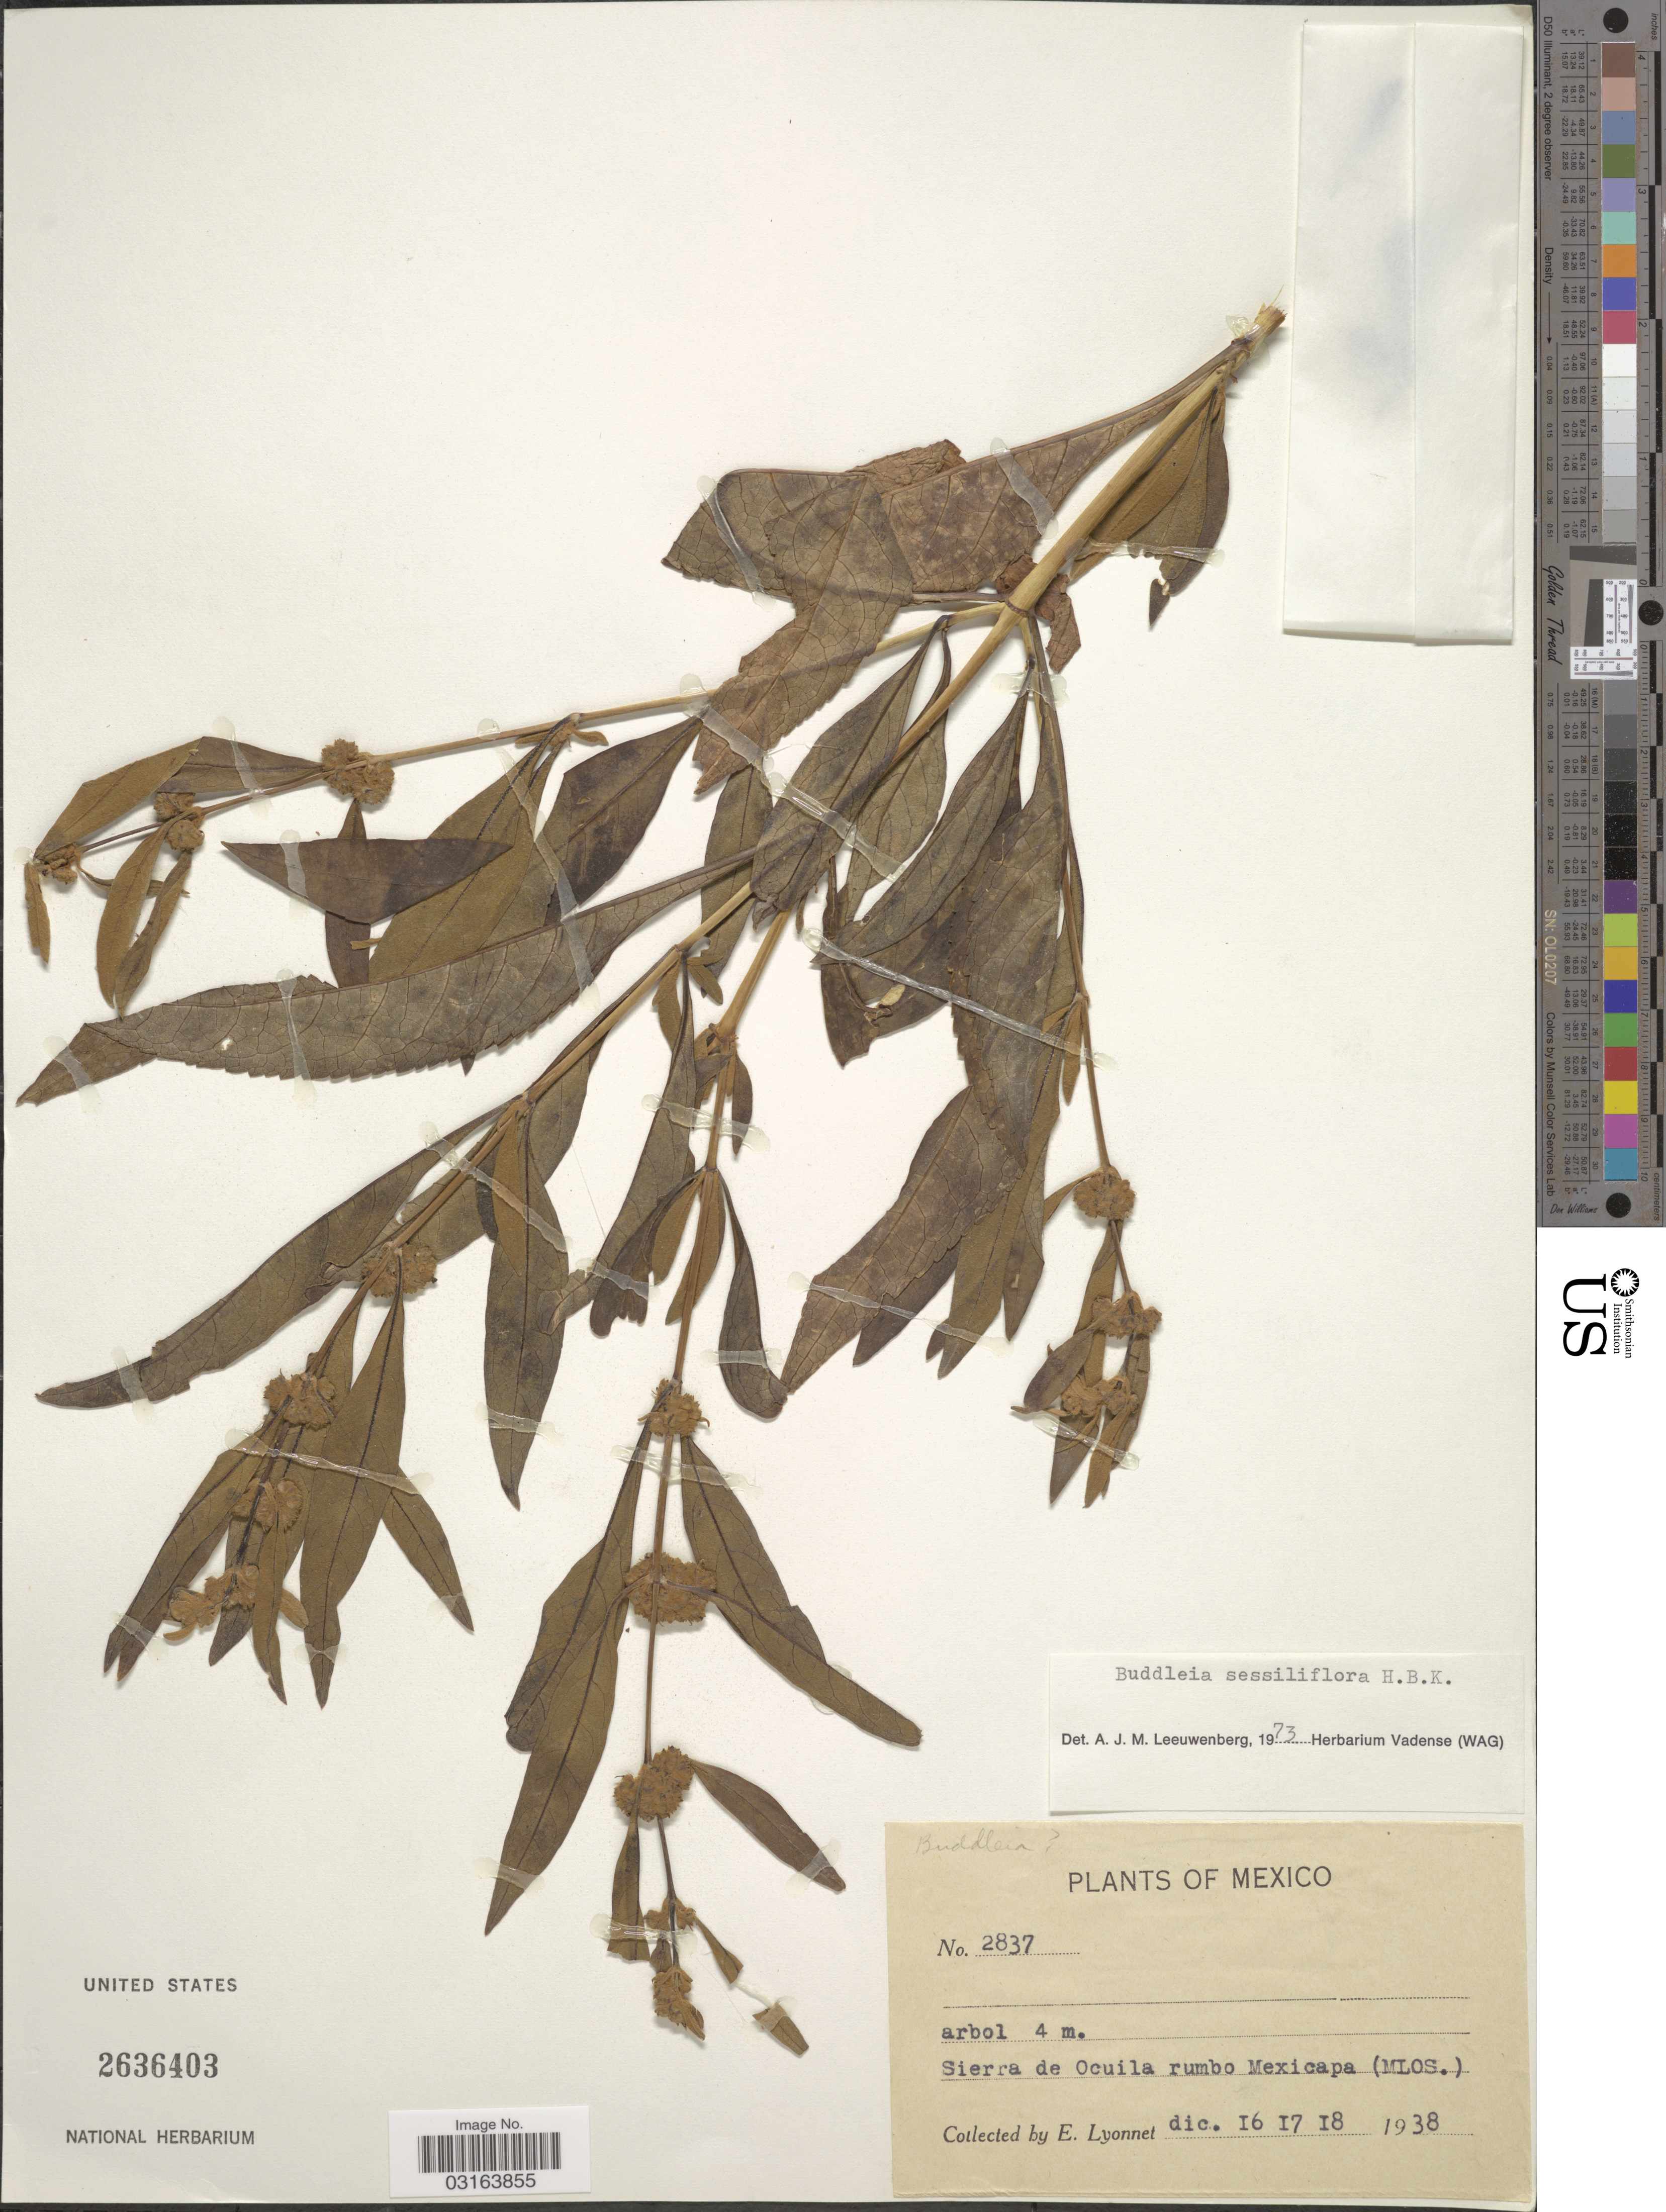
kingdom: Plantae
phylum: Tracheophyta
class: Magnoliopsida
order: Lamiales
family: Scrophulariaceae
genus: Buddleja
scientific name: Buddleja sessiliflora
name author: Kunth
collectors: E. Lyonnet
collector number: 2837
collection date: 1938-12-16/1938-12-18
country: Mexico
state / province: Morelos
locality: Sierra de Ocuila rumbo Mexicapa (Mlos.).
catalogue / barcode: US 2636403